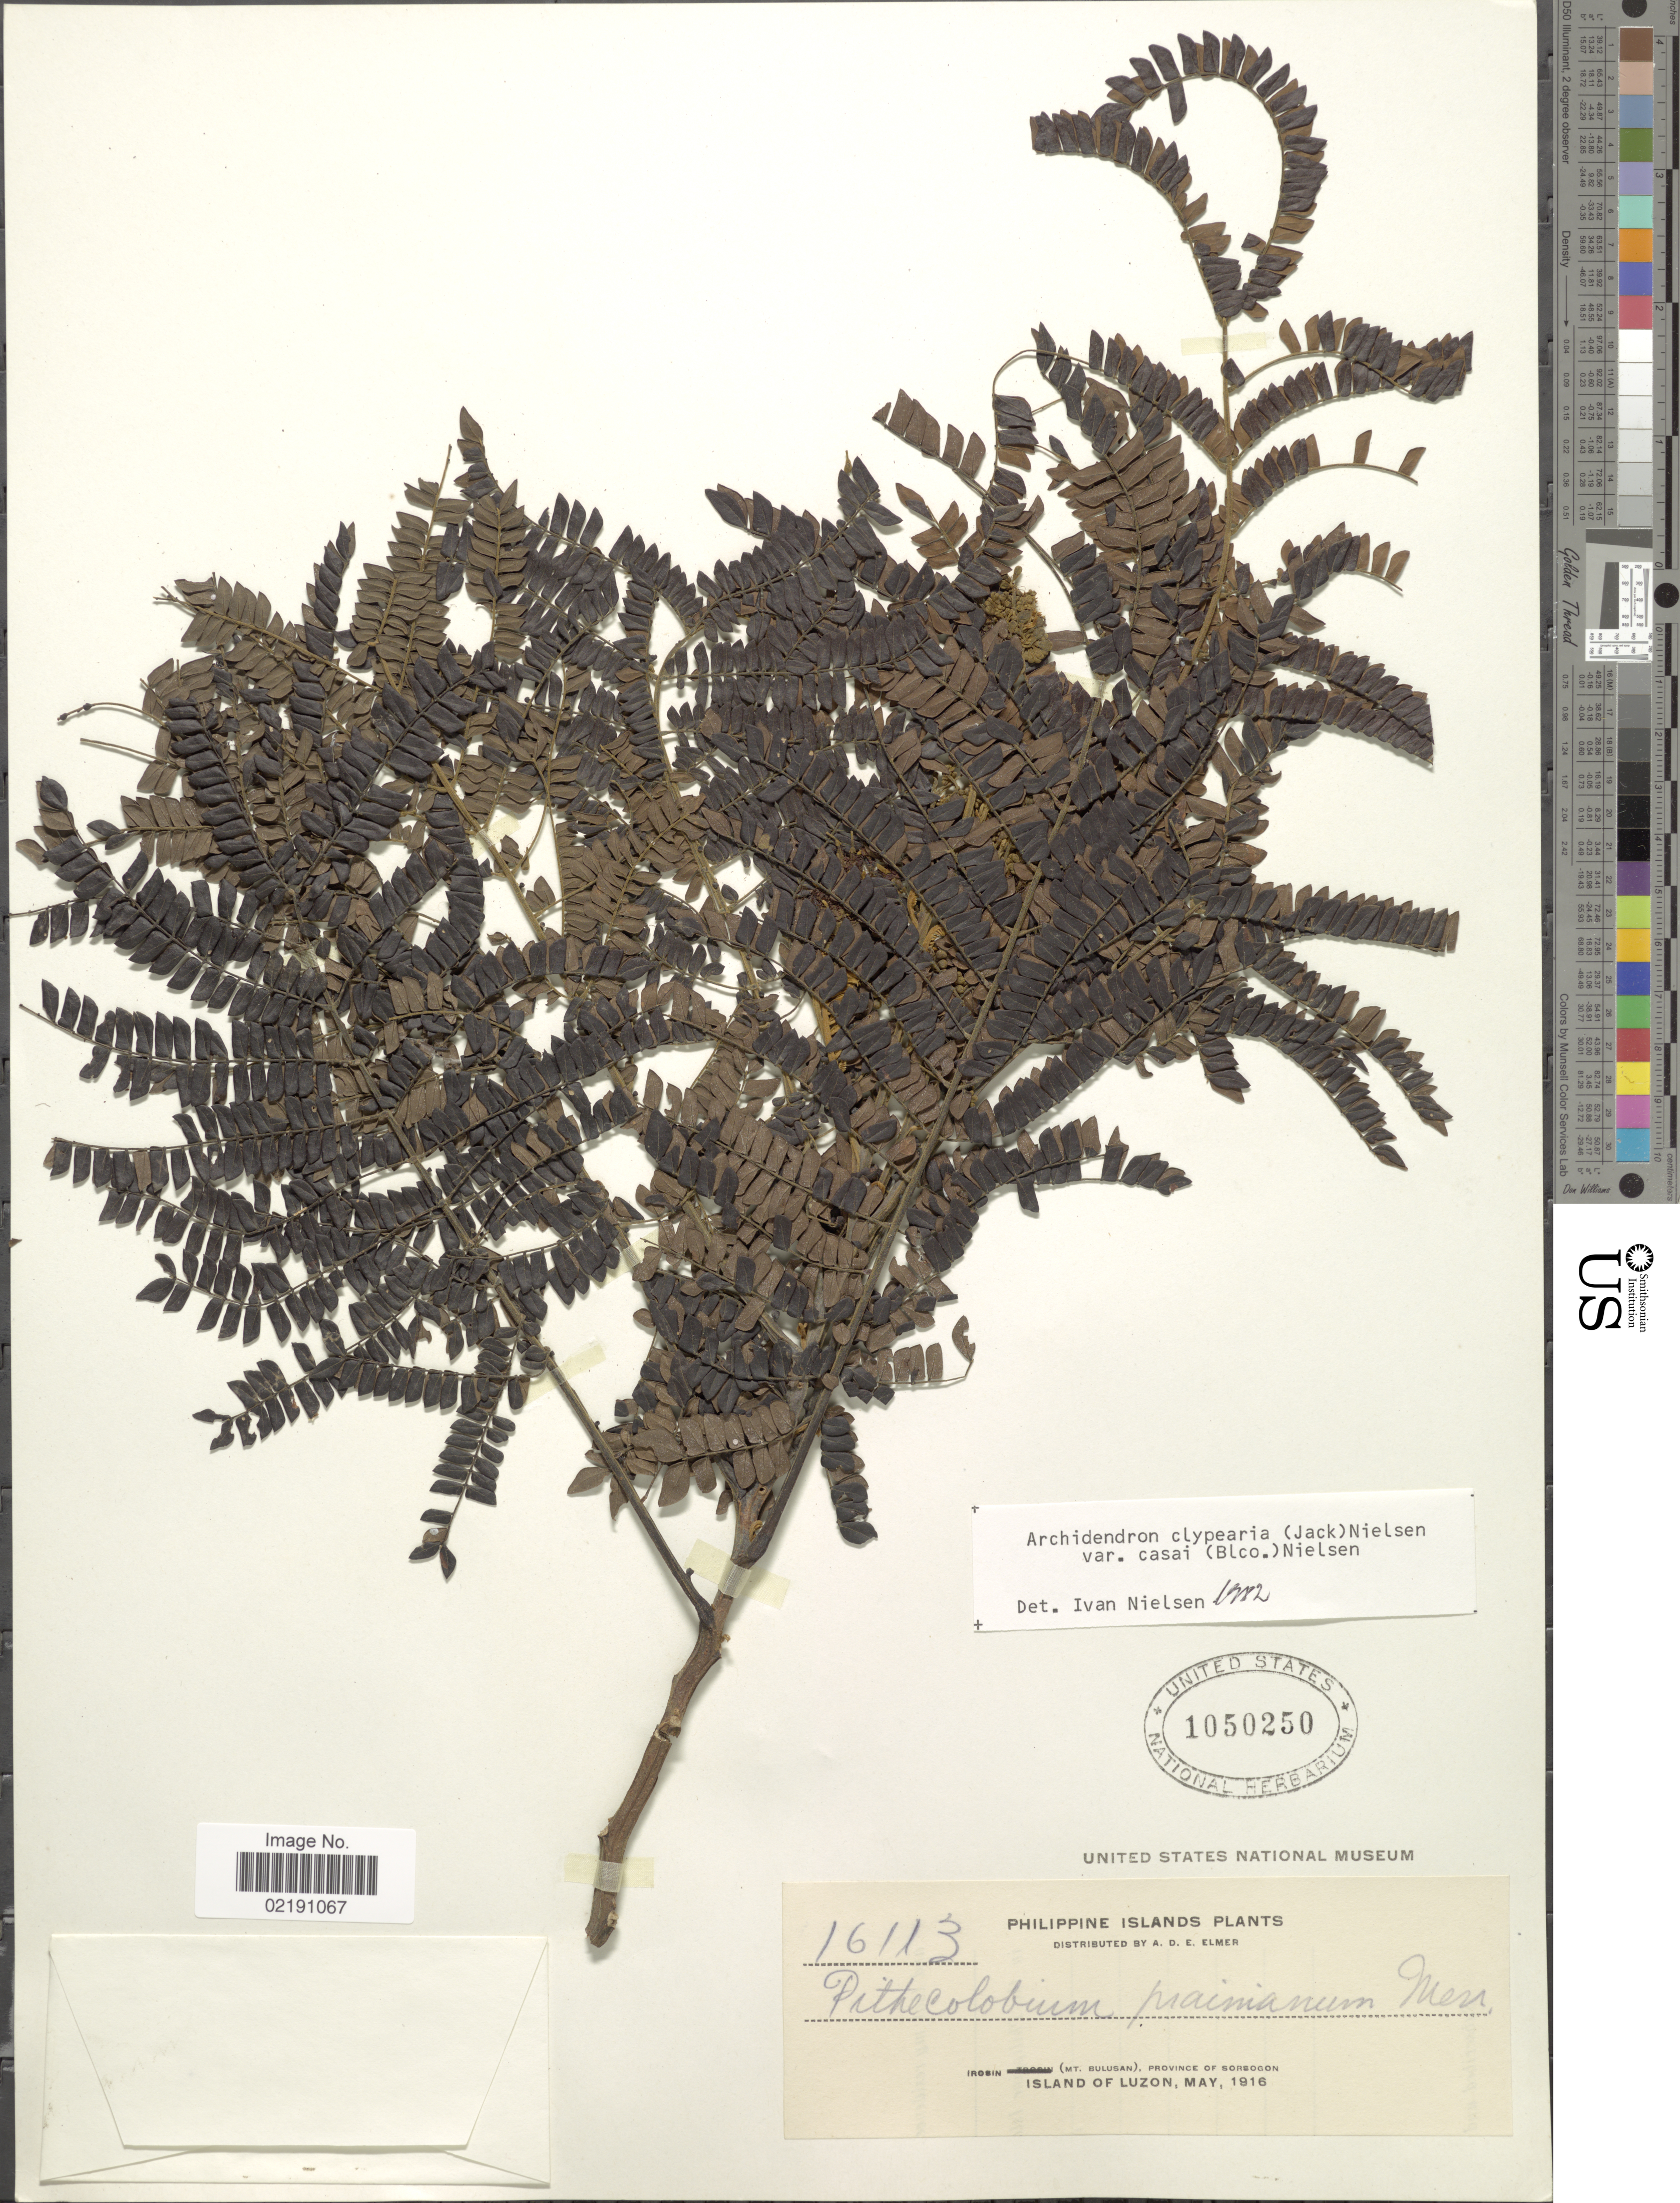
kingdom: Plantae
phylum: Tracheophyta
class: Magnoliopsida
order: Fabales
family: Fabaceae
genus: Archidendron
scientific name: Archidendron clypearia var. casai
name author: (Blanco) I.C. Nielsen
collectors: A. D. E. Elmer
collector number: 16113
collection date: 1916-05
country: Philippines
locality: Philippine Islands. Irosin (Mt. Bulusan), Province of Sorsogon. Island of Luzon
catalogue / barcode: US 1050250